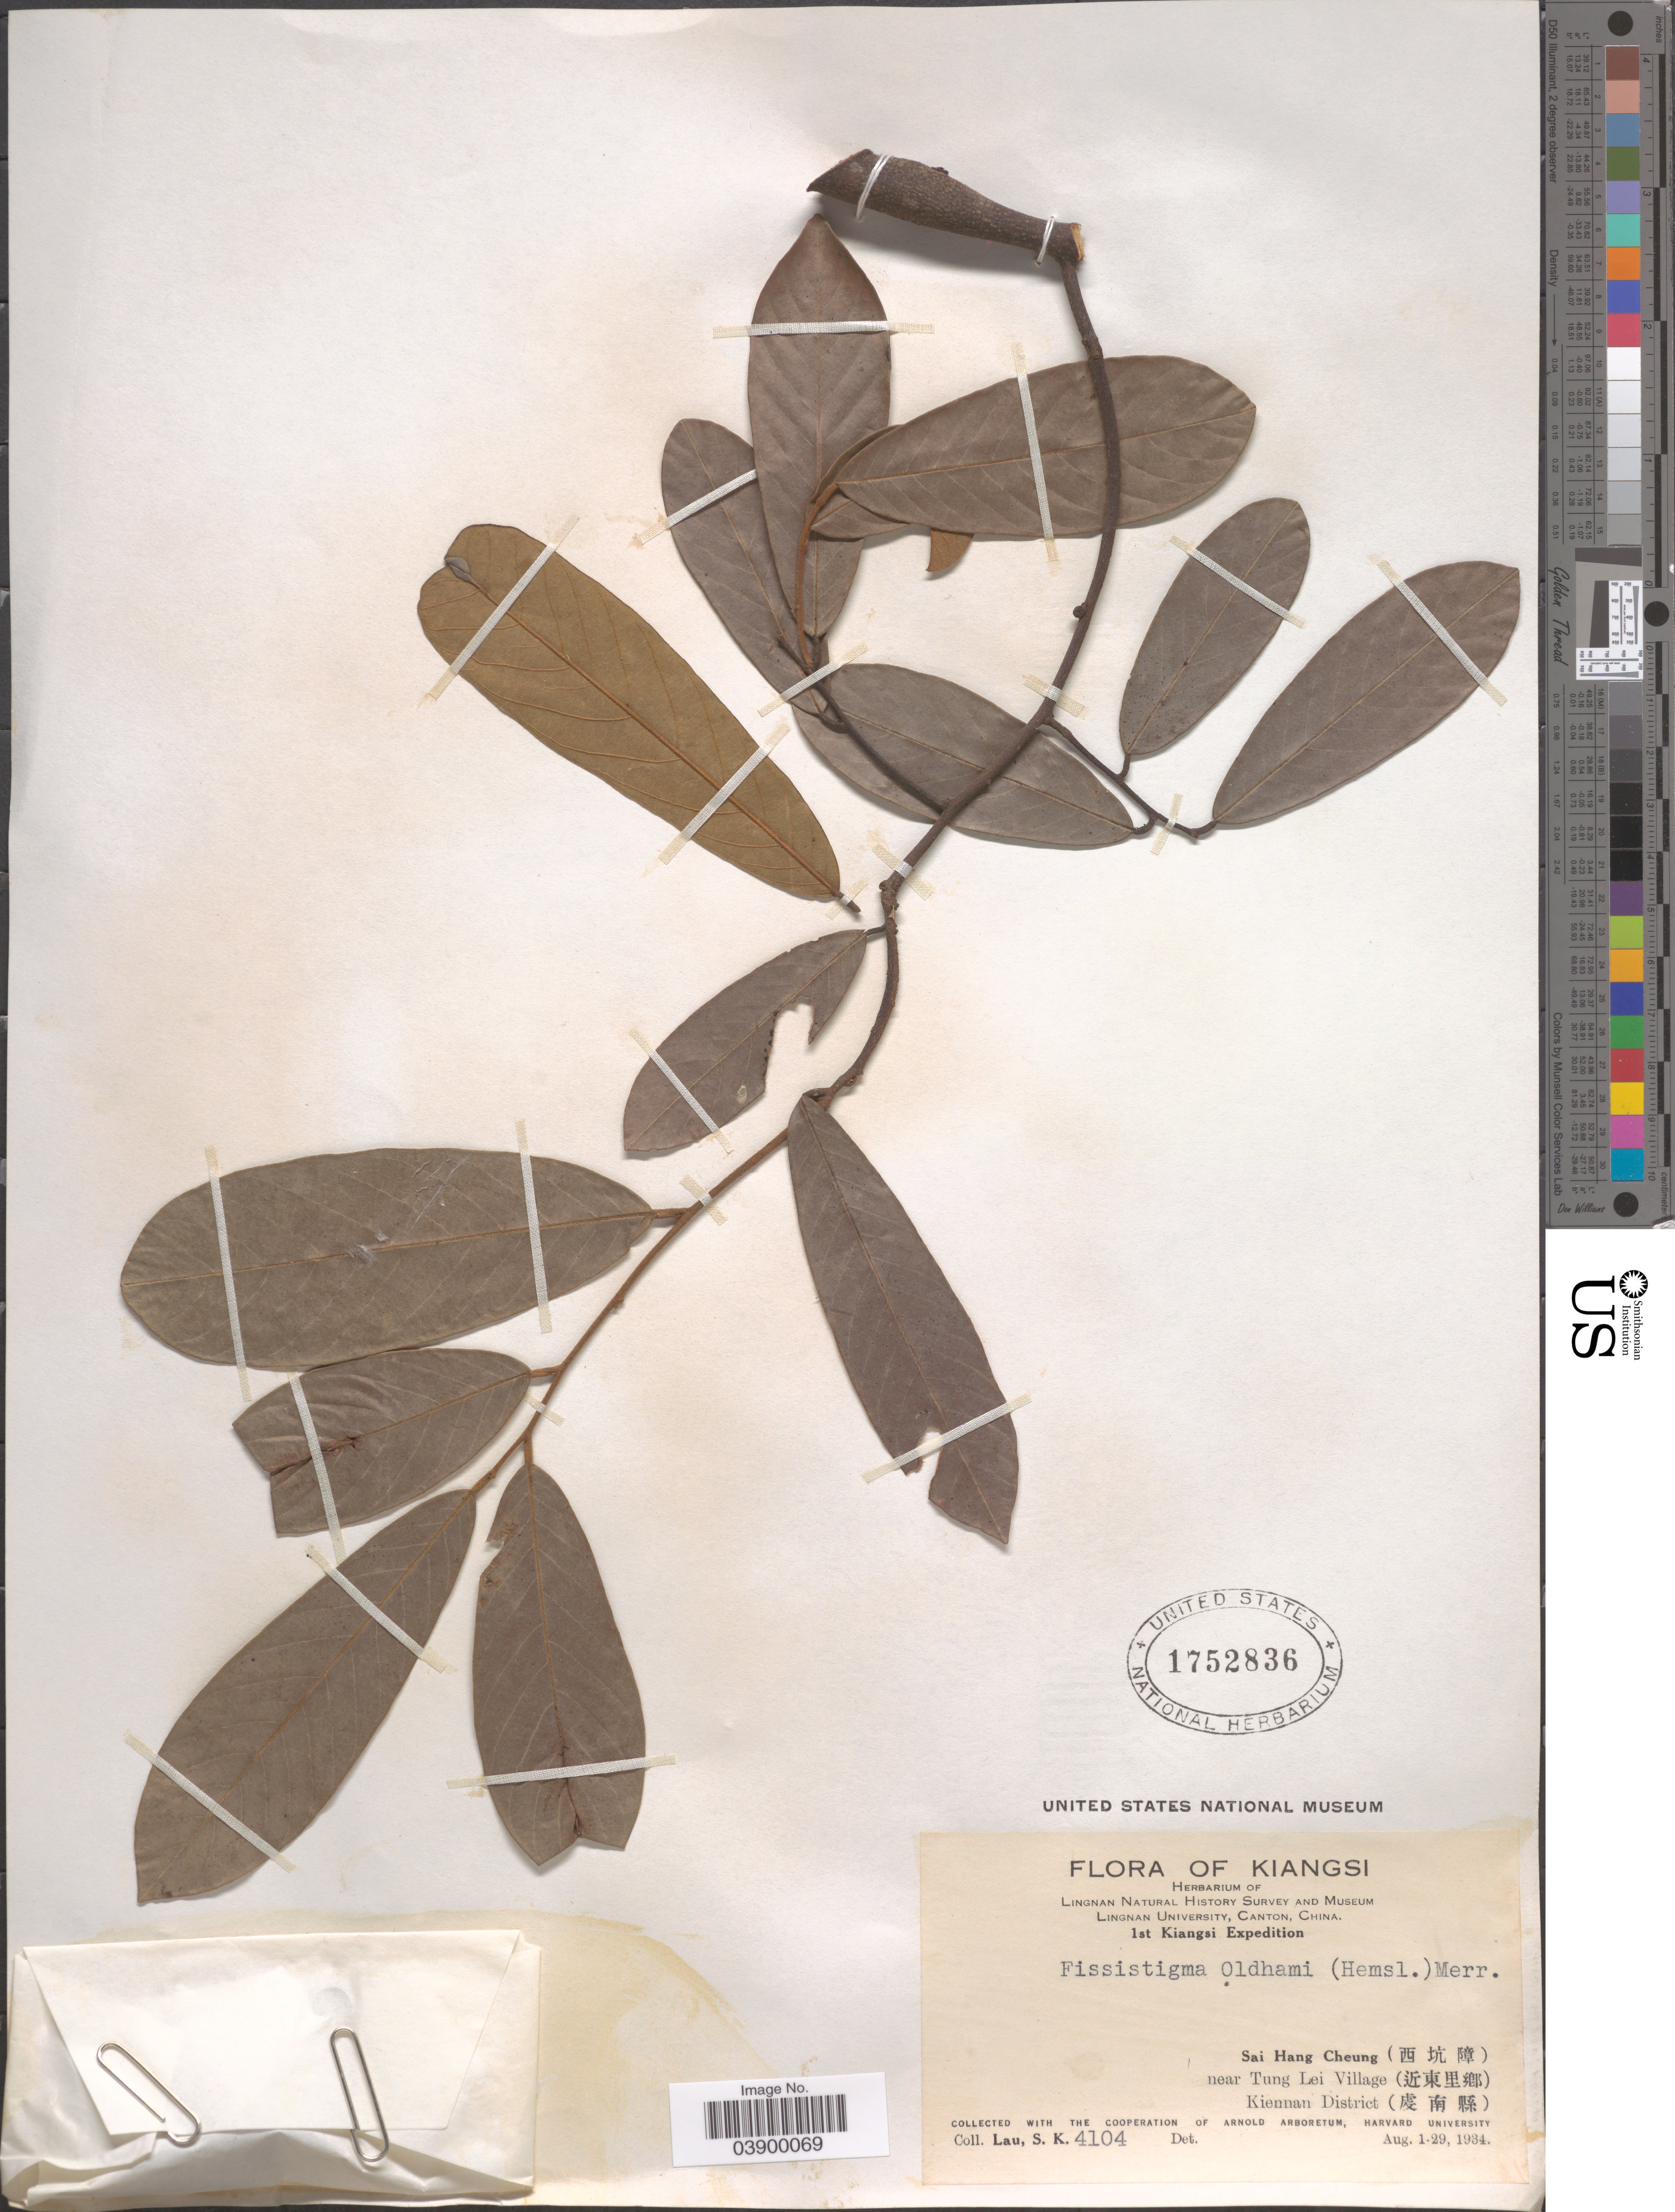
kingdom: Plantae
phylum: Tracheophyta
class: Magnoliopsida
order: Magnoliales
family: Annonaceae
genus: Fissistigma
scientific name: Fissistigma oldhamii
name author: (Hemsl.) Merr.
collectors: S. K. Lau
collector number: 4104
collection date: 1934-08-01/1934-08-29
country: China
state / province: Jiangxi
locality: Kiangsi. Sai Hang Cheung (X) near Tung Lei Village (X) Kiennan District (X).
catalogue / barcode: US 1752836